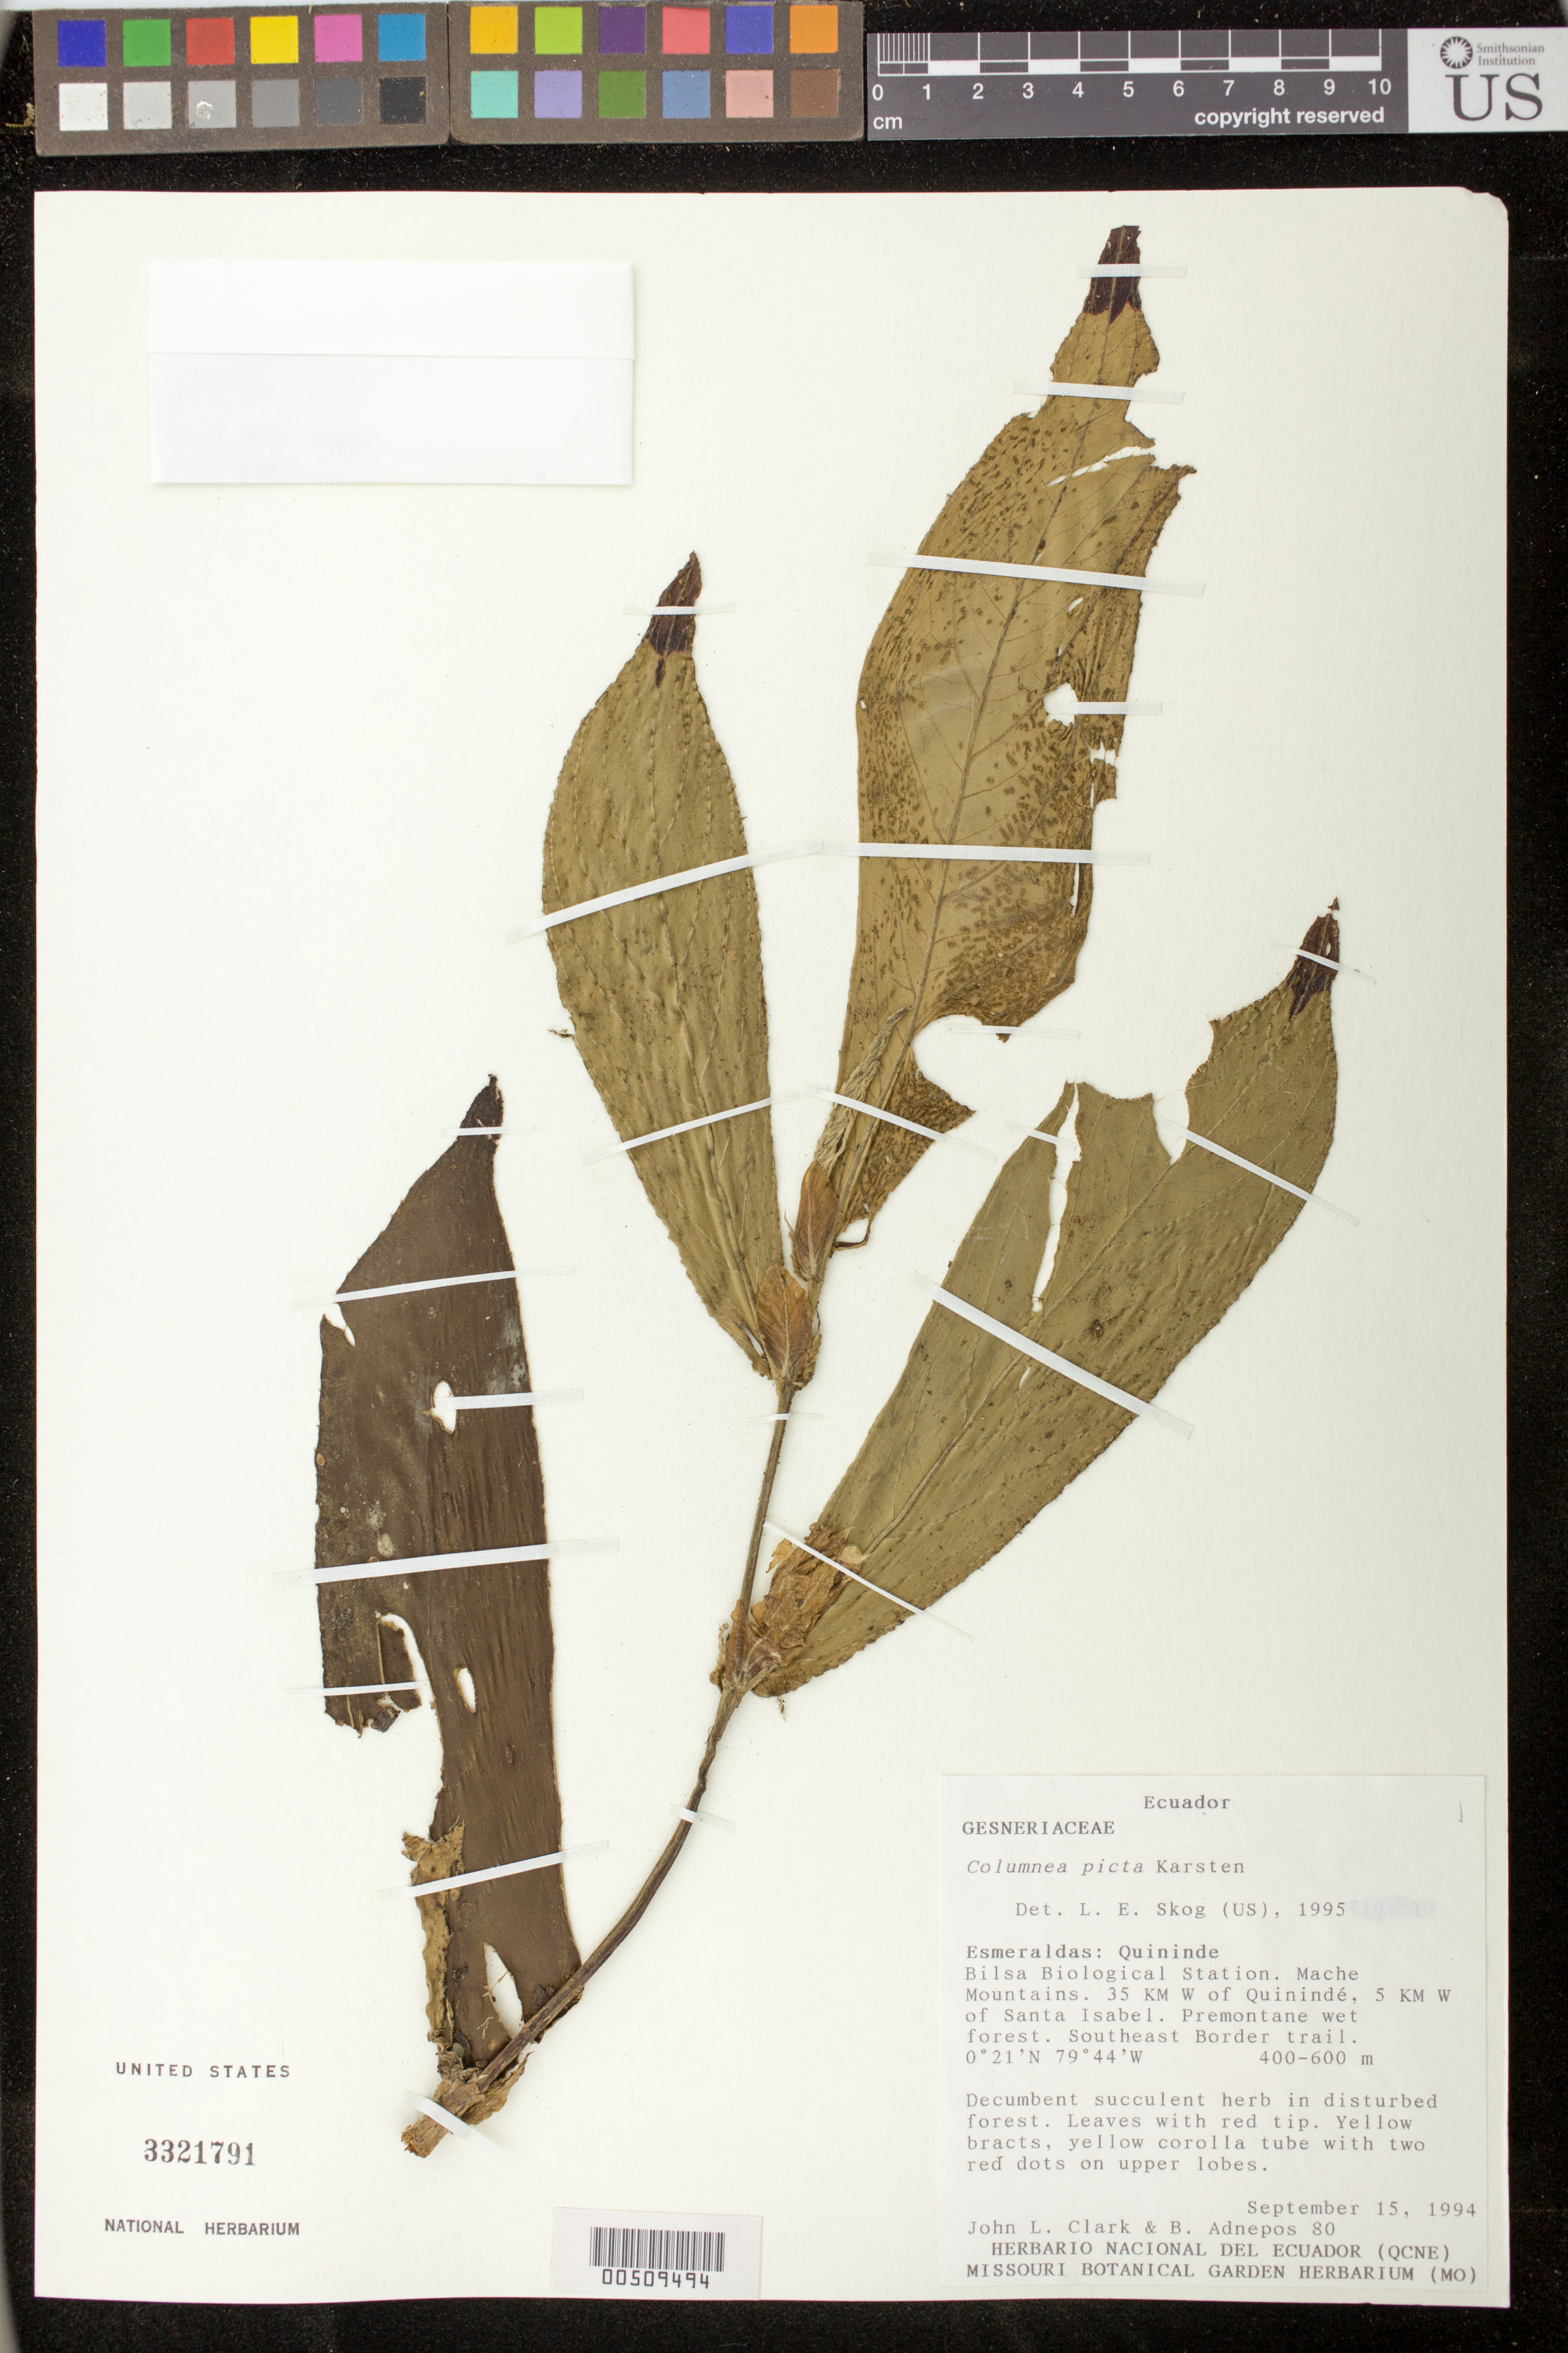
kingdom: Plantae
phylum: Tracheophyta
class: Magnoliopsida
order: Lamiales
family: Gesneriaceae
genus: Columnea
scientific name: Columnea karsteniana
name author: Singh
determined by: Skog, Laurence E.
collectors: J. L. Clark & B. Adnepos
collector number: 80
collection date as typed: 15 Sep 1994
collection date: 1994-09-15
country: Ecuador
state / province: Esmeraldas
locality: Quininde, Bilsa Biological Station, Mache Mountains, 35 km W of Quinindé, 5 km W of Santa Isabel; Southeast Border trail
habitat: Premontane wet forest; in disturbed forest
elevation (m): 400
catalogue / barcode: US 3321791